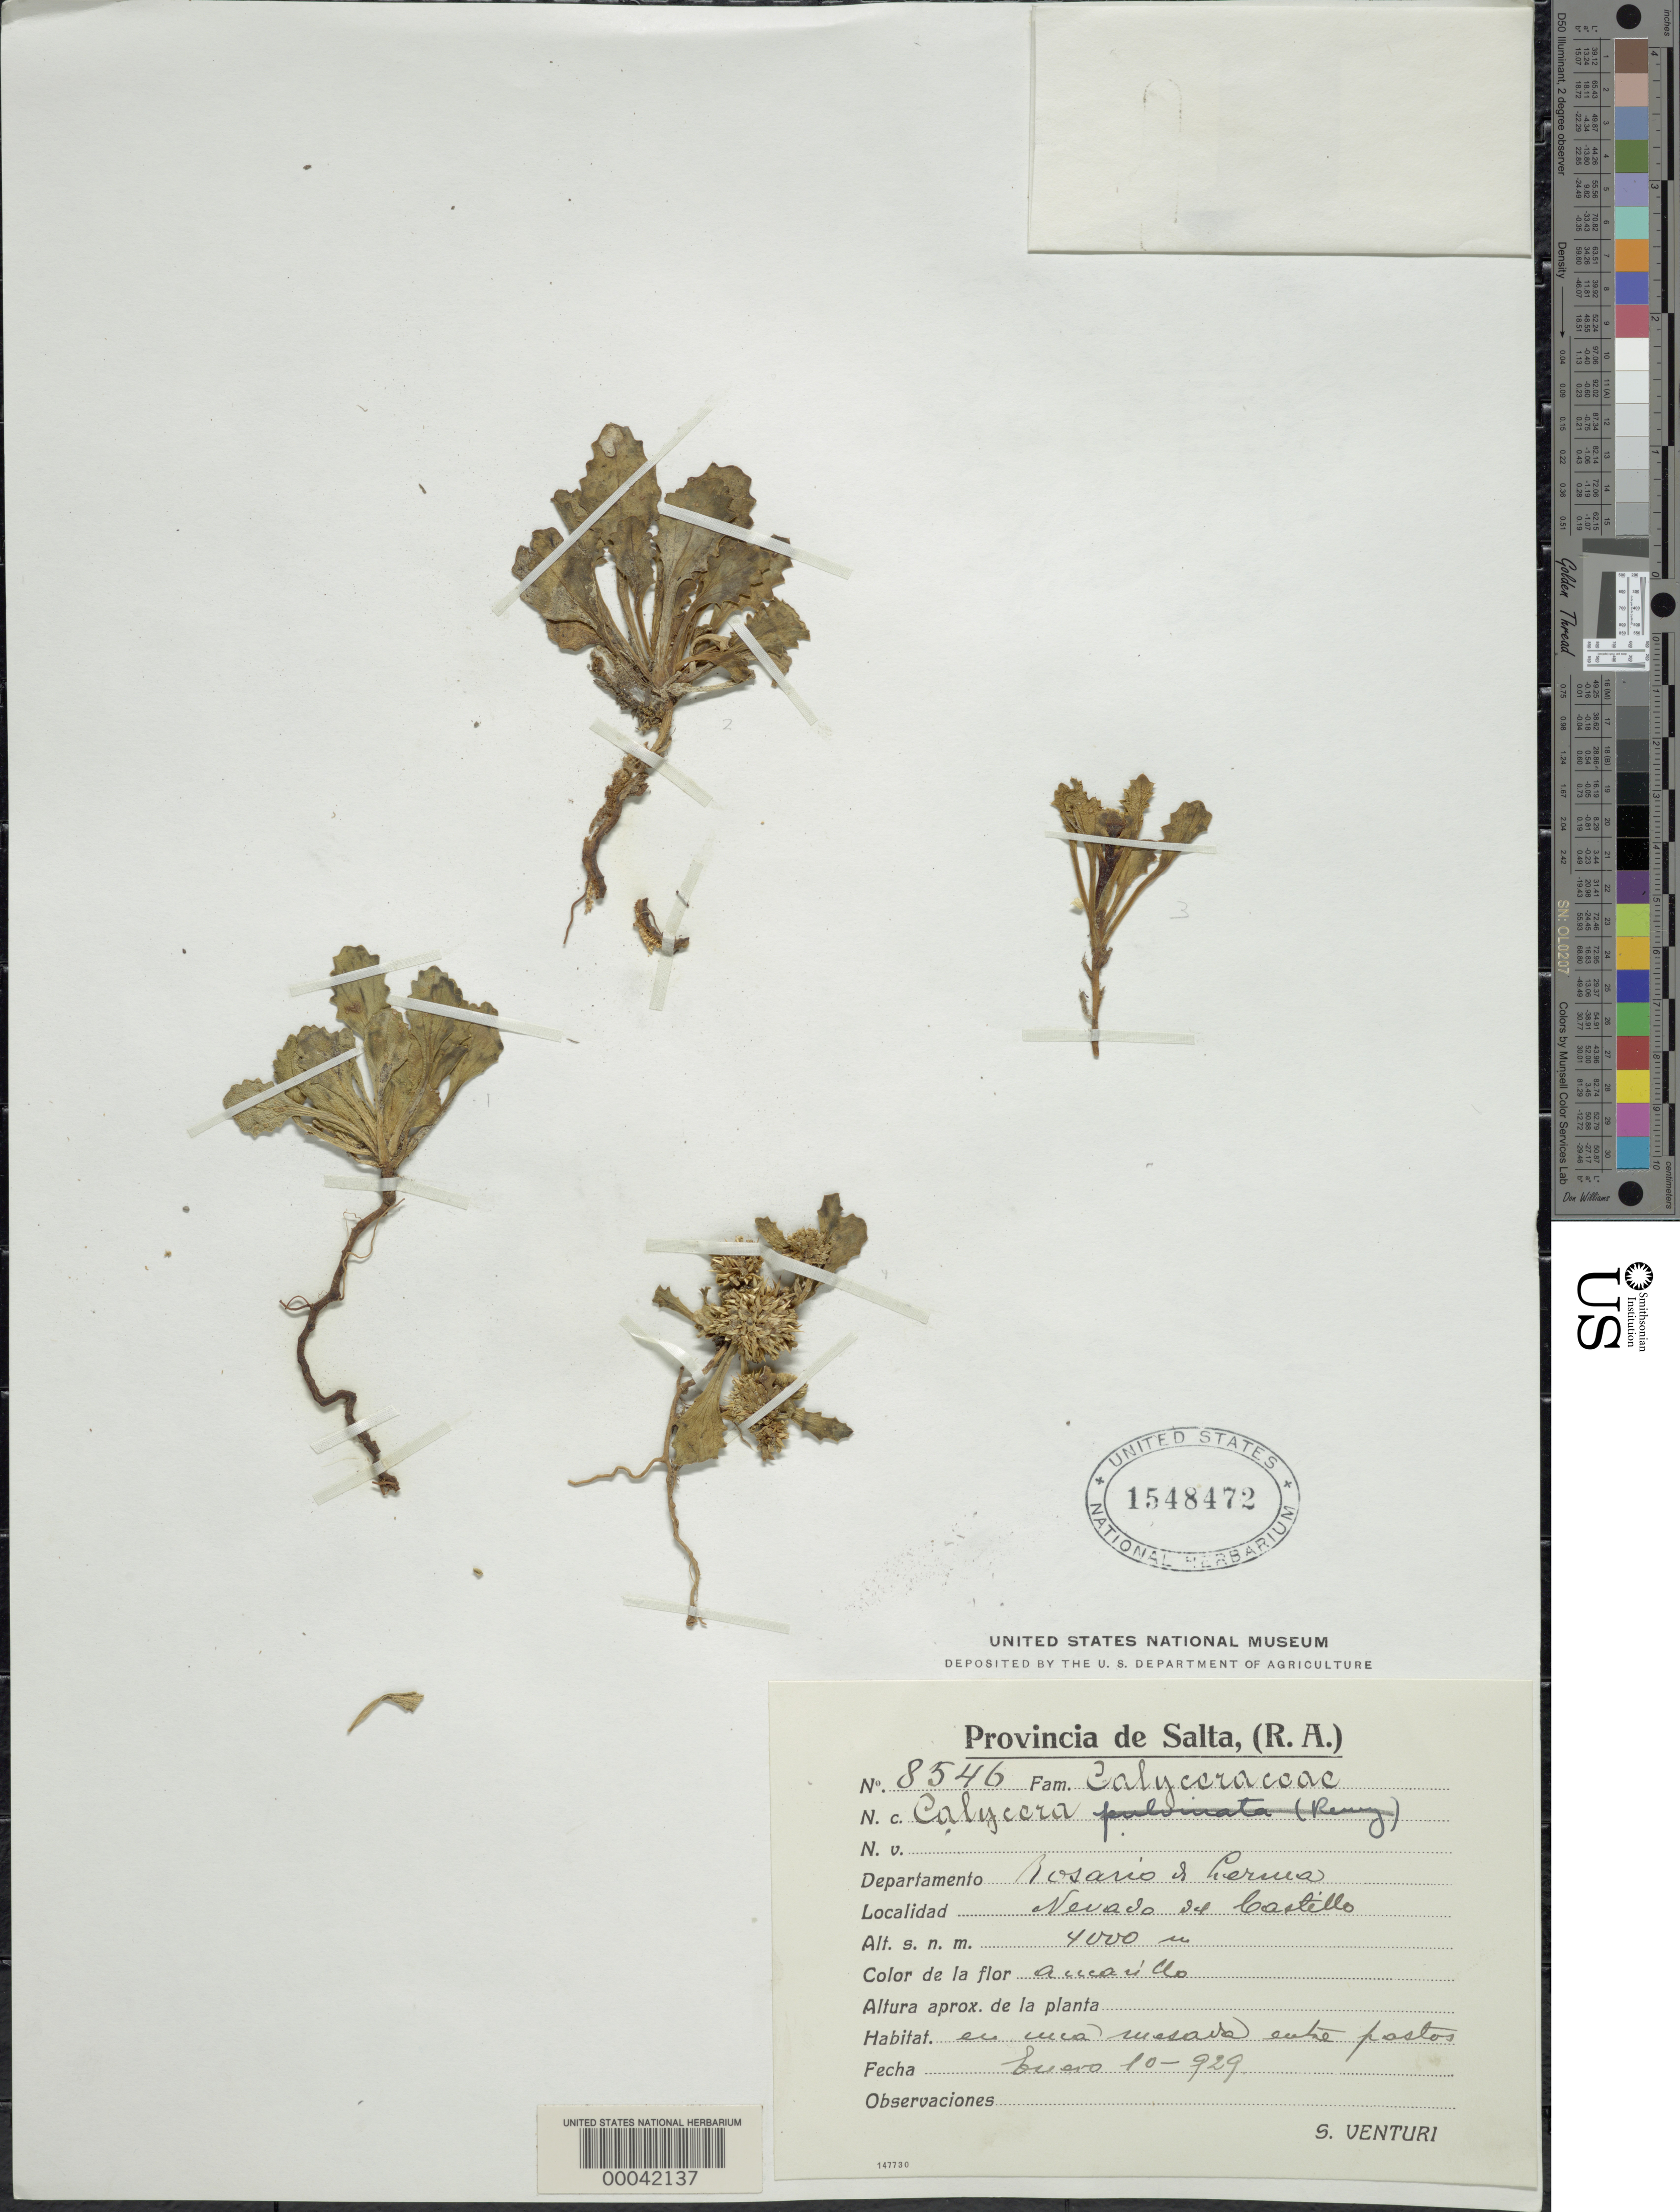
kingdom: Plantae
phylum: Tracheophyta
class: Magnoliopsida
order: Asterales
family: Calyceraceae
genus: Calycera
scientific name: Calycera pulvinata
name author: J. Rémy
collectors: S. Venturi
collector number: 8546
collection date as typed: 10 Jan 1929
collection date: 1929-01-10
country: Argentina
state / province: Salta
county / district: Rosario de Lerma ?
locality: Rosario and Persua Depts. (?) [Rosario de Lerma ?], Nevado del Castillo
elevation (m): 4000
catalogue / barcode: US 1548472